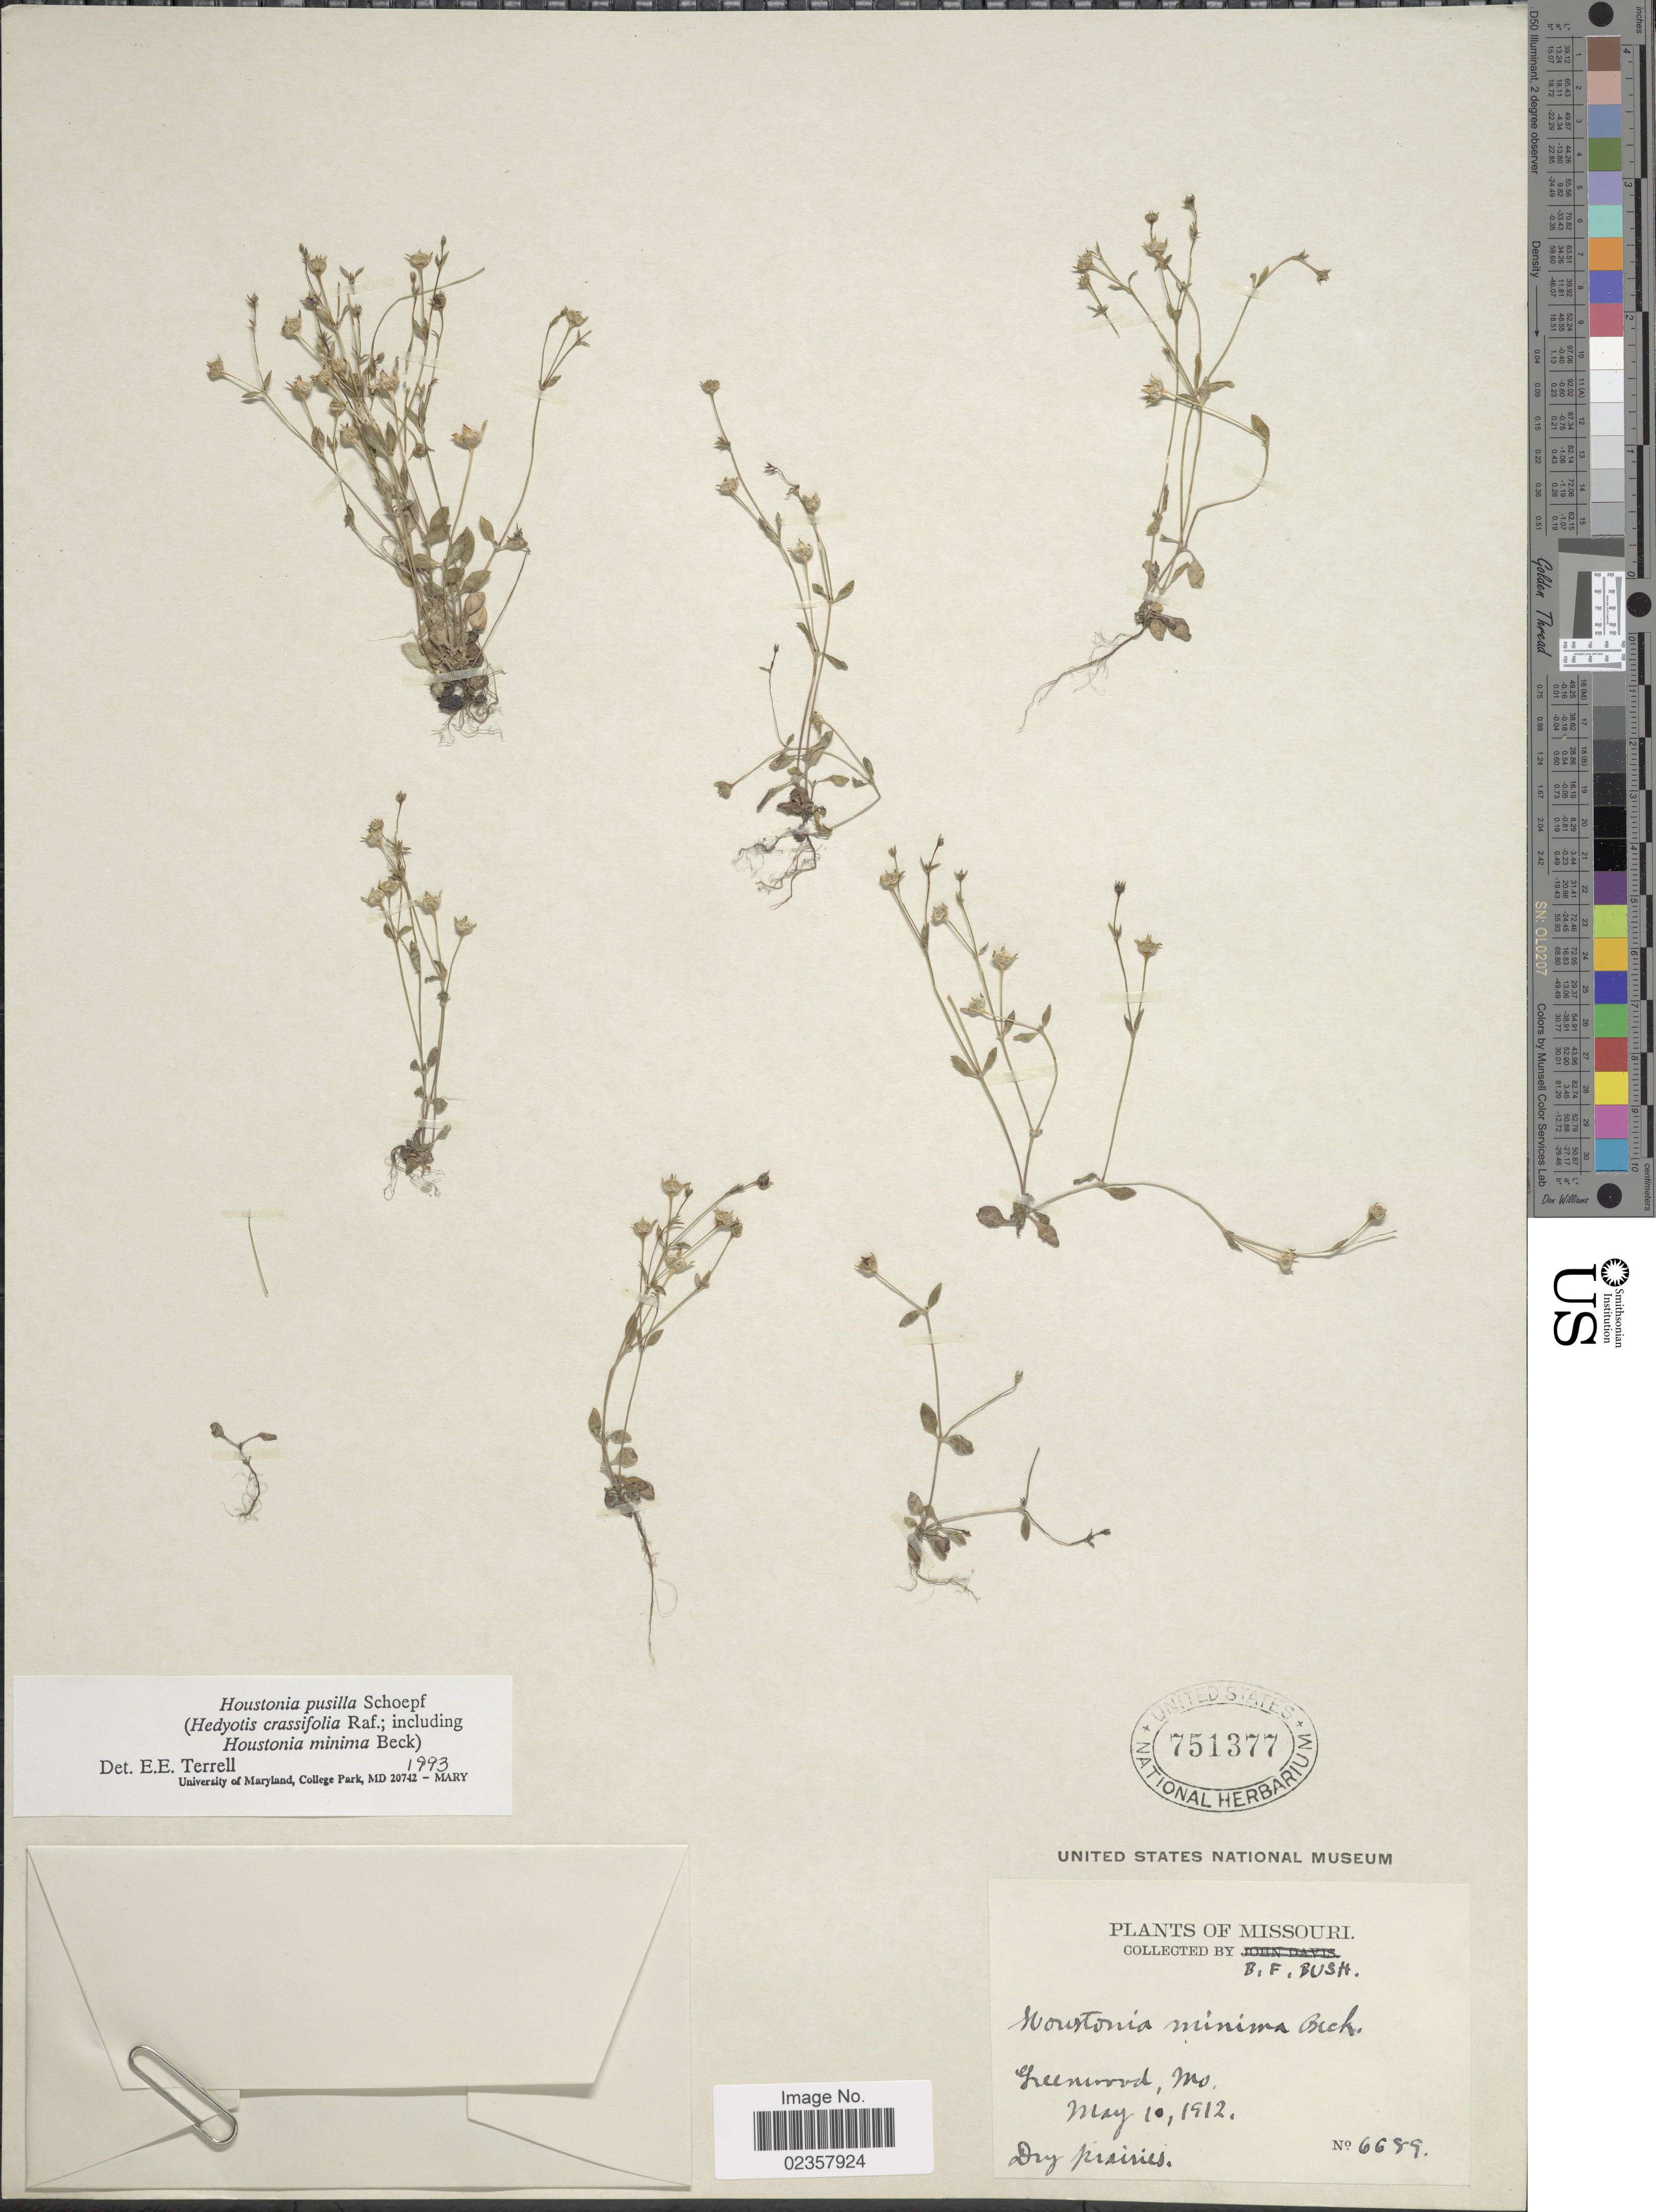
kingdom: Plantae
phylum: Tracheophyta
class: Magnoliopsida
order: Gentianales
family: Rubiaceae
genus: Houstonia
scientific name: Houstonia pusilla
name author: Schoepf.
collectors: B. F. Bush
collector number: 6689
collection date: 1912-05-10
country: United States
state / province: Missouri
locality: Greenwood, Mo.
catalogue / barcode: US 751377